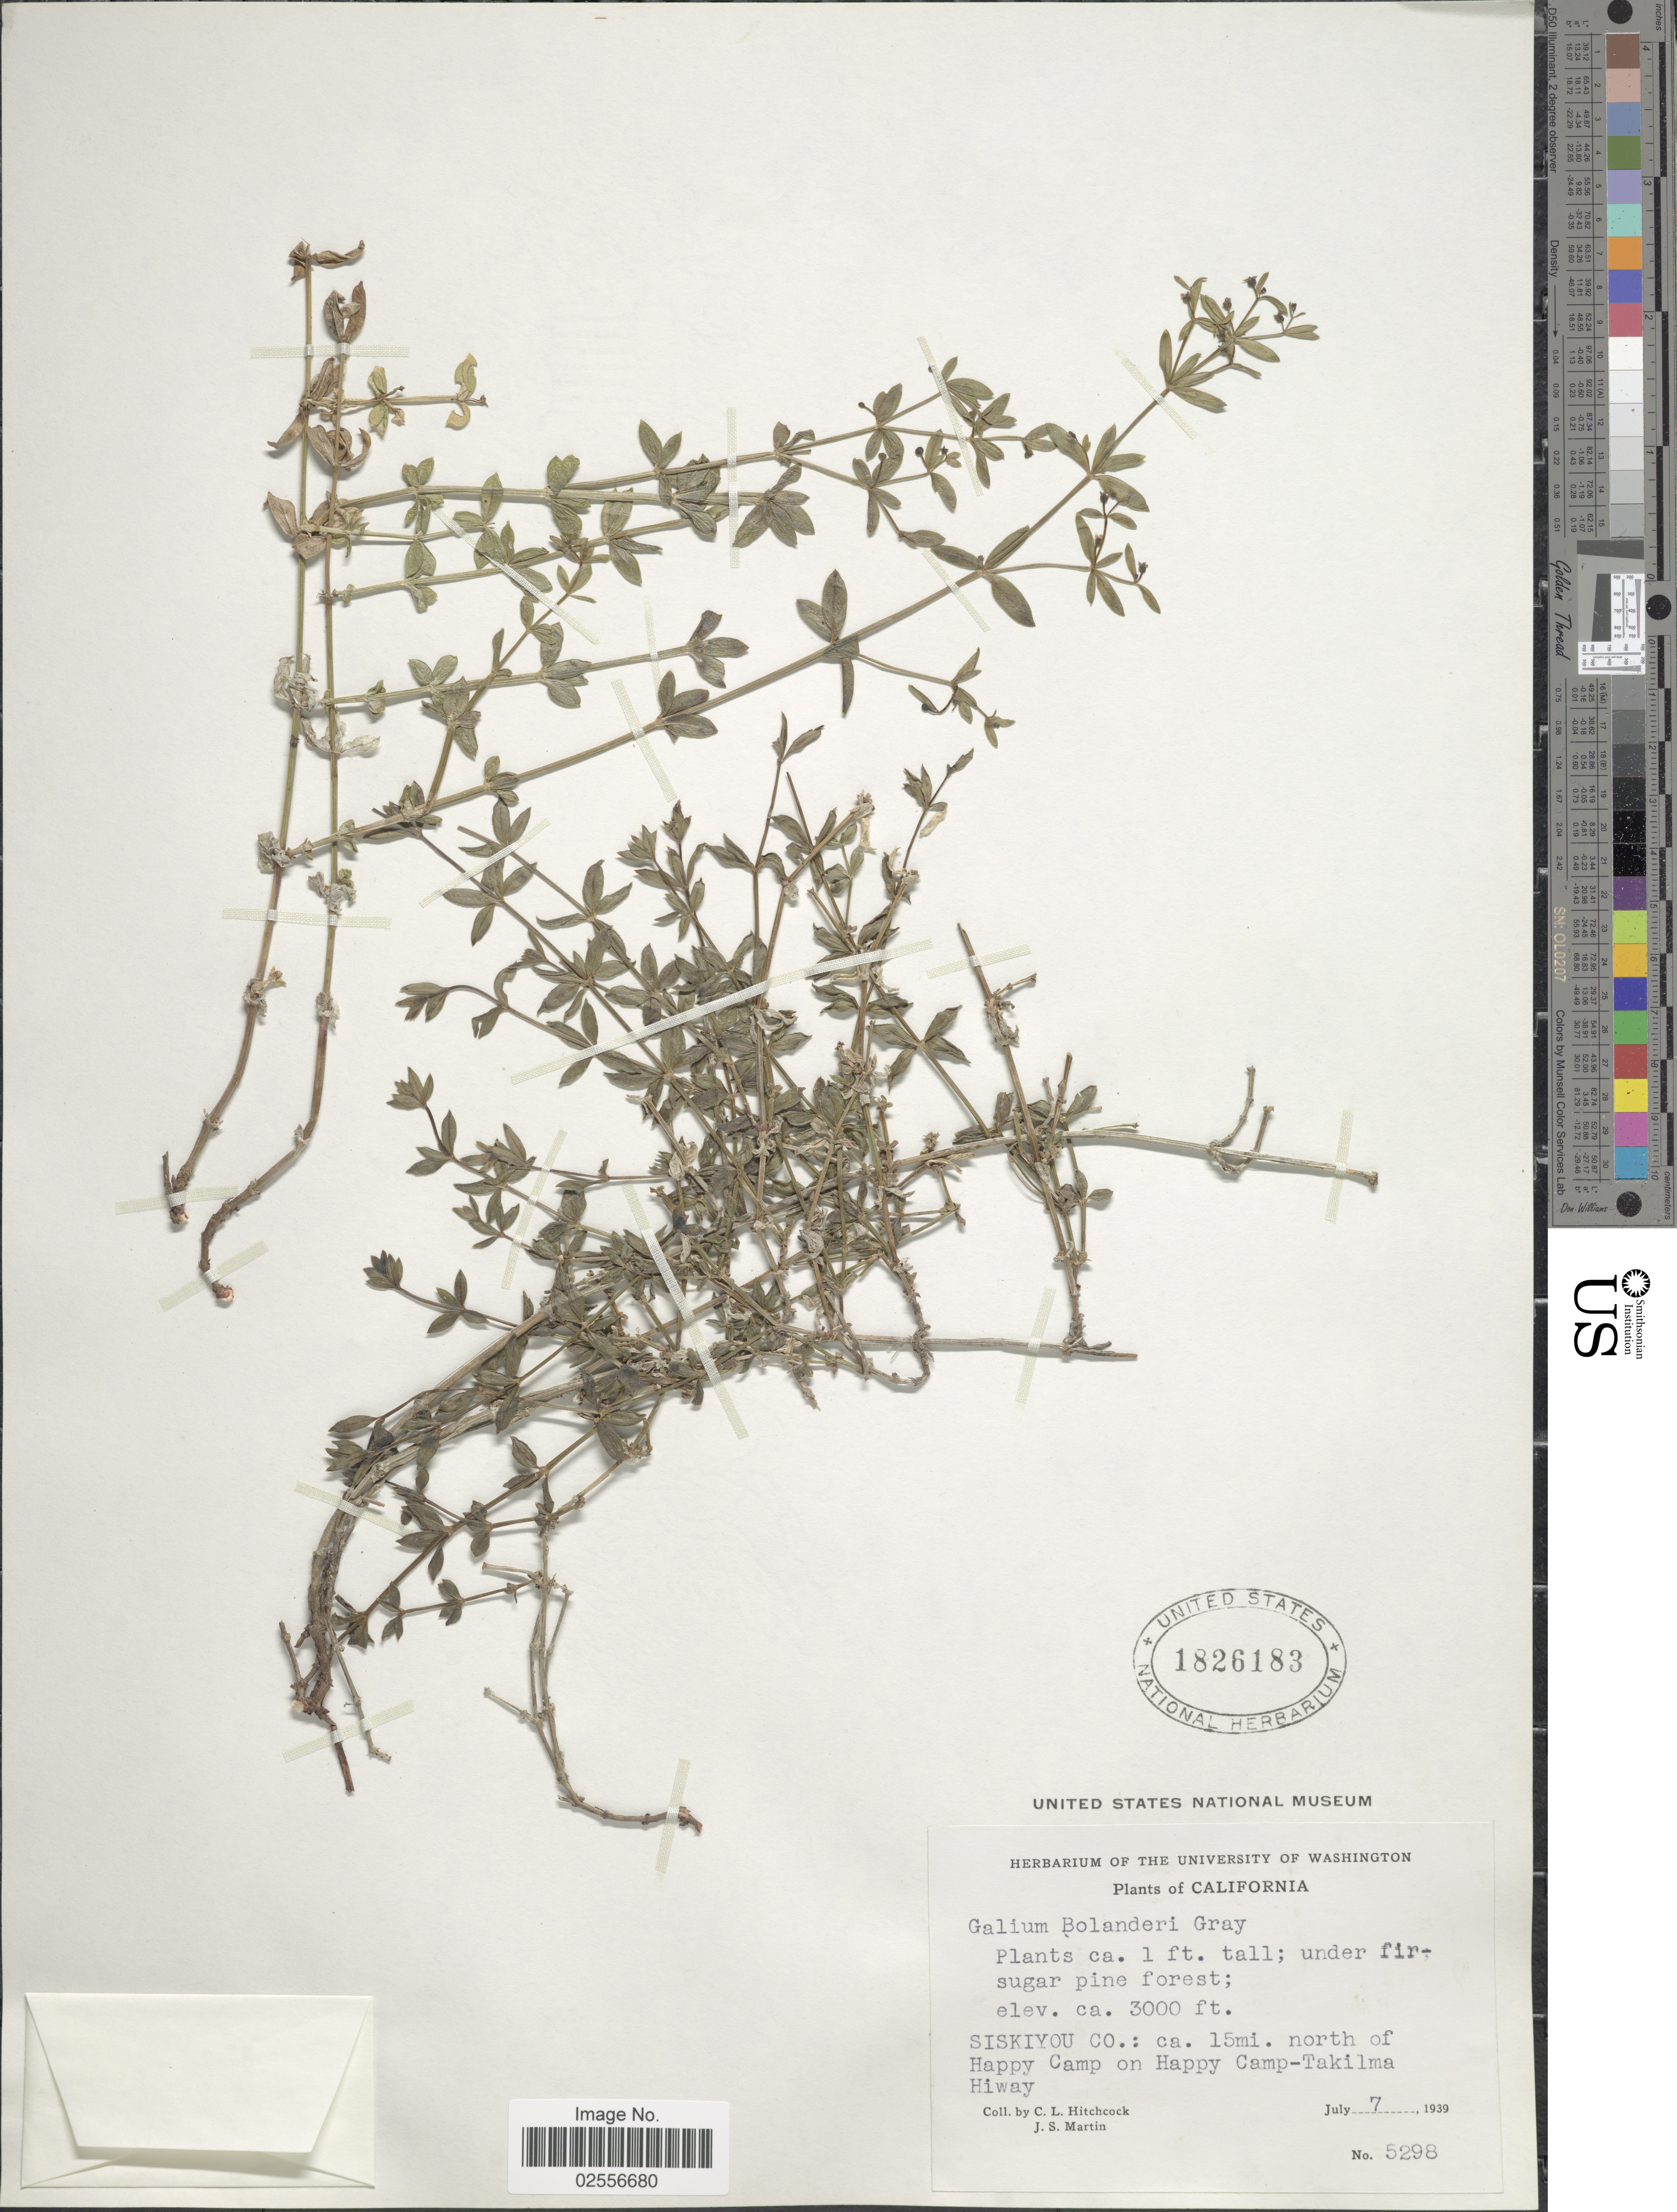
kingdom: Plantae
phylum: Tracheophyta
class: Magnoliopsida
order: Gentianales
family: Rubiaceae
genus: Galium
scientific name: Galium bolanderi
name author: A. Gray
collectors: C. L. Hitchcock & J. S. Martin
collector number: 5298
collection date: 1939-07-07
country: United States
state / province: California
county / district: Siskiyou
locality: Siskiyou Co.: ca. 15mi. north of Happy Camp on Happy Camp-Takilma Hiway.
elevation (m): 914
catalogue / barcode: US 1826183